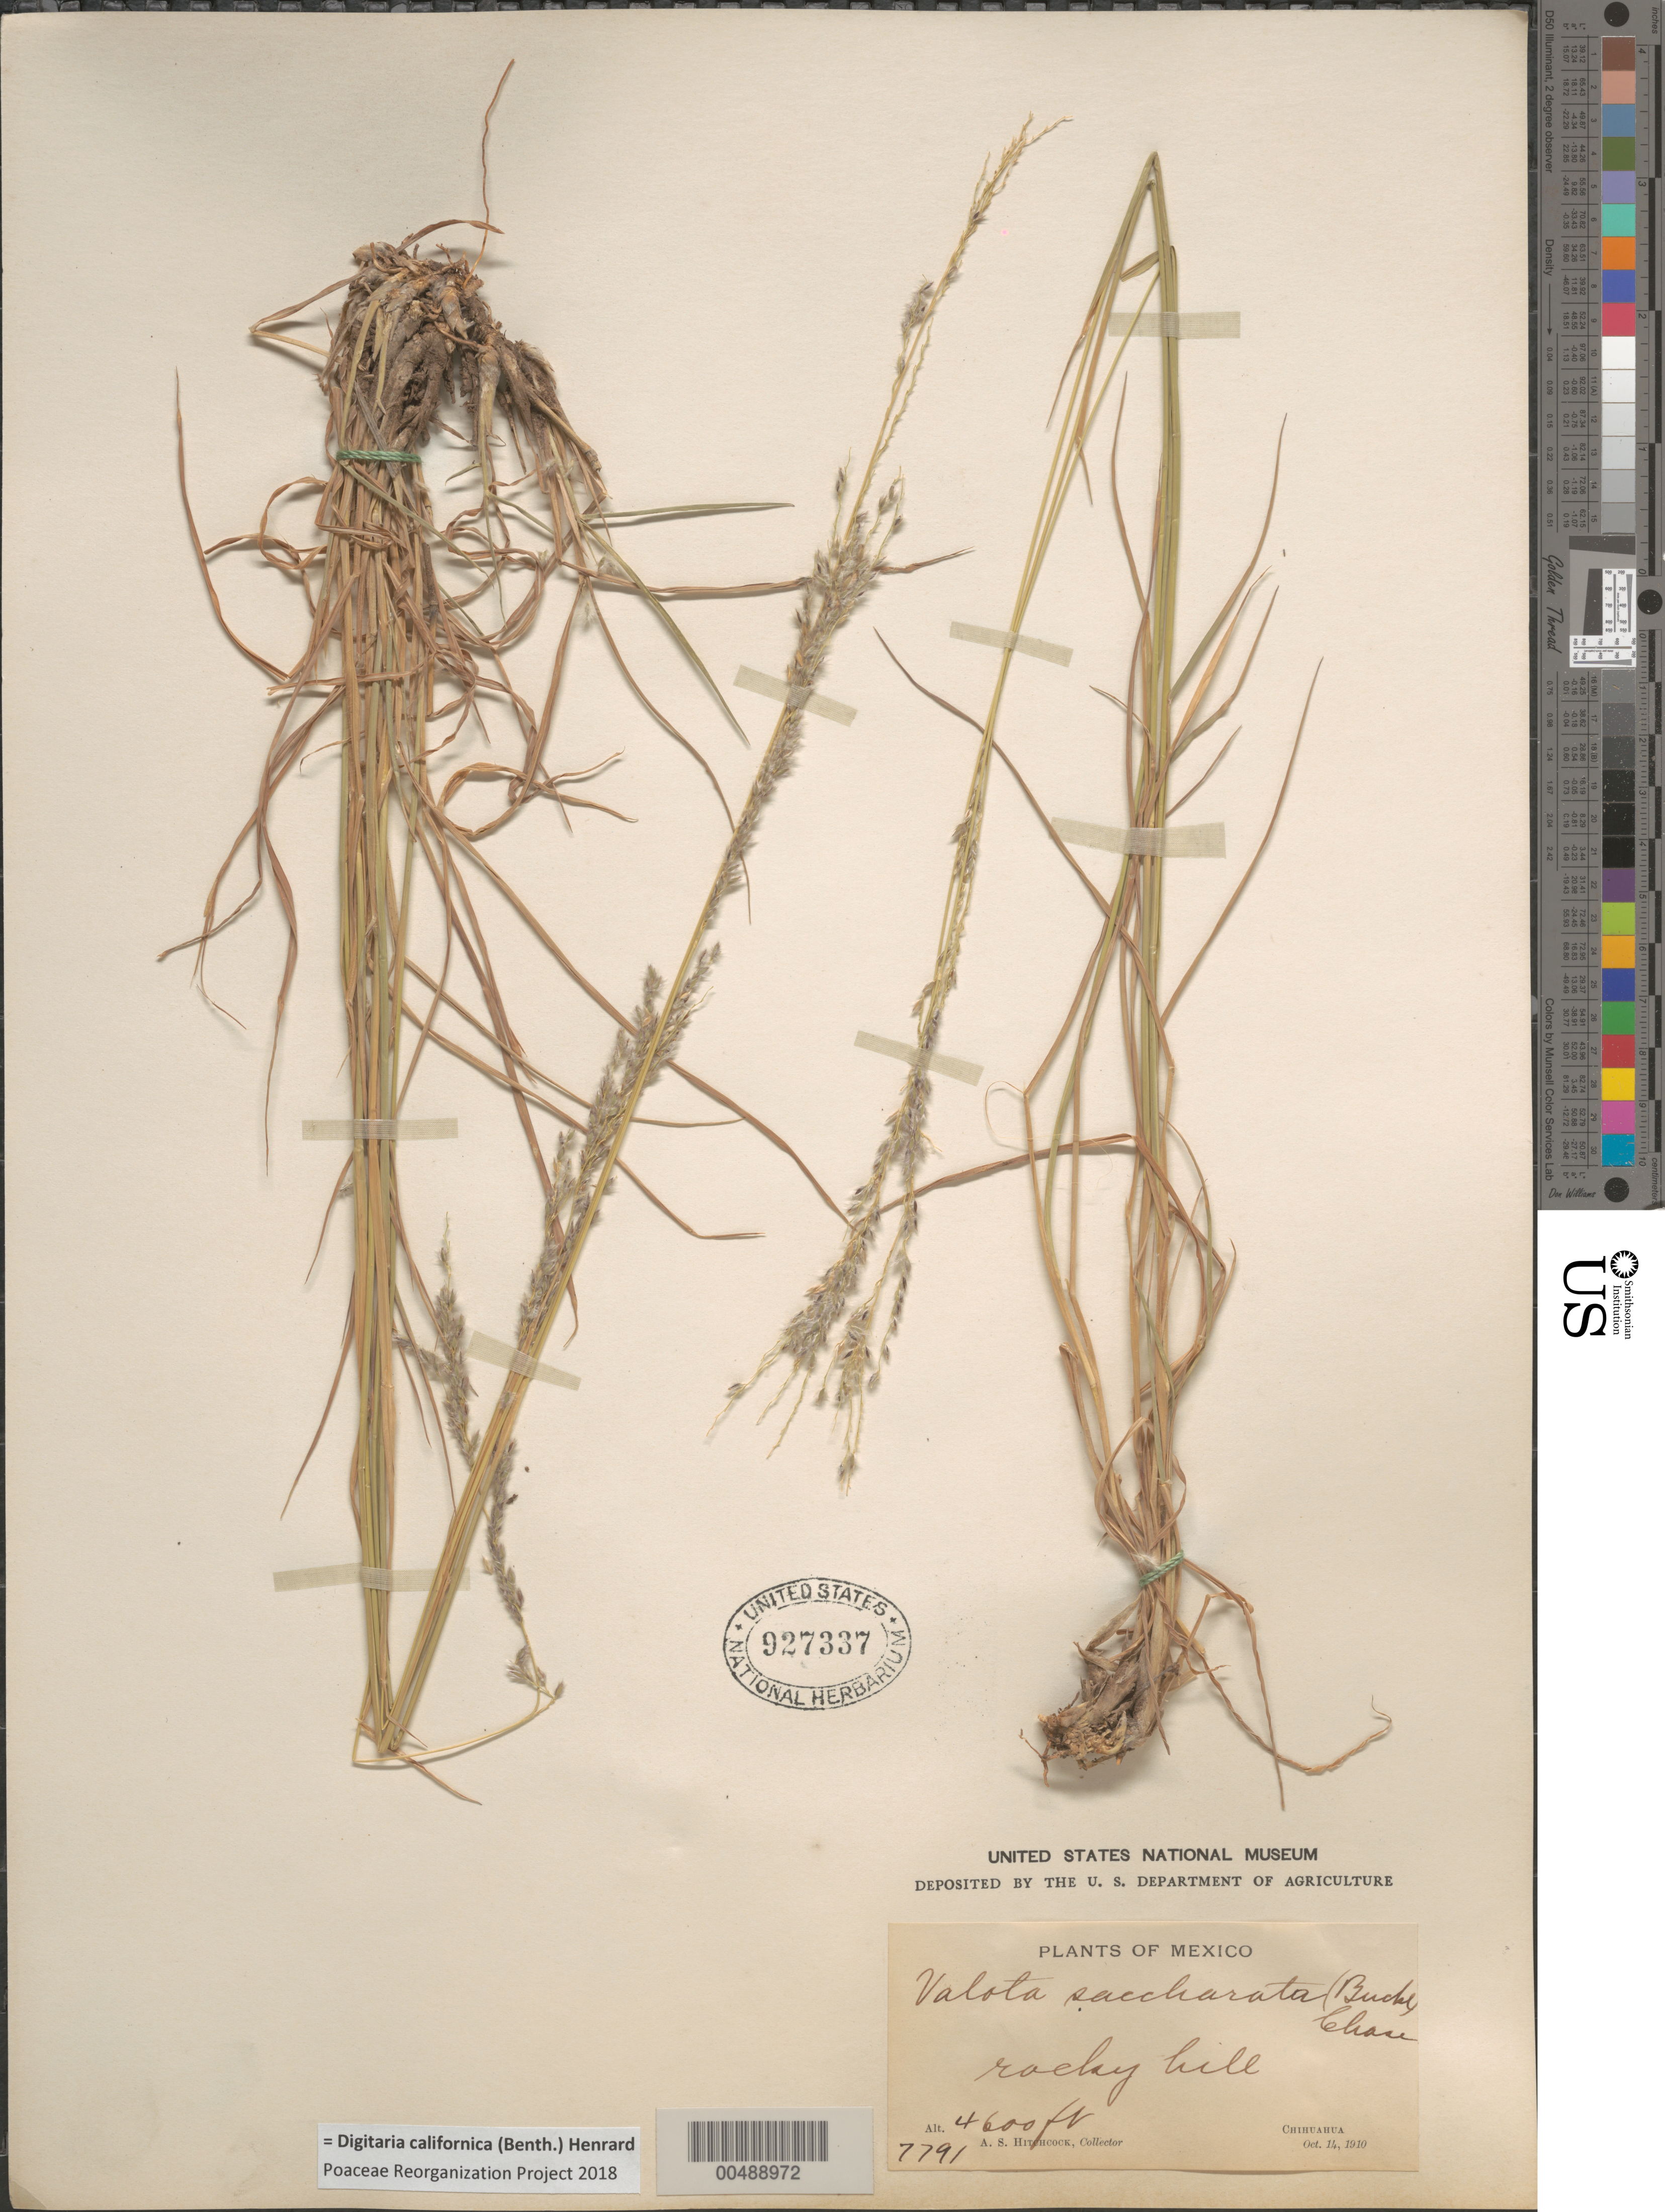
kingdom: Plantae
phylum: Tracheophyta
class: Liliopsida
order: Poales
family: Poaceae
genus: Digitaria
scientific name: Digitaria californica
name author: (Benth.) Henr.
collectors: A. S. Hitchcock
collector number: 7791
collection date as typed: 14 Oct 1910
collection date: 1910-10-14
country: Mexico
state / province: Chihuahua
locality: Chihuahua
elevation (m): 1402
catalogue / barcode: US 927337